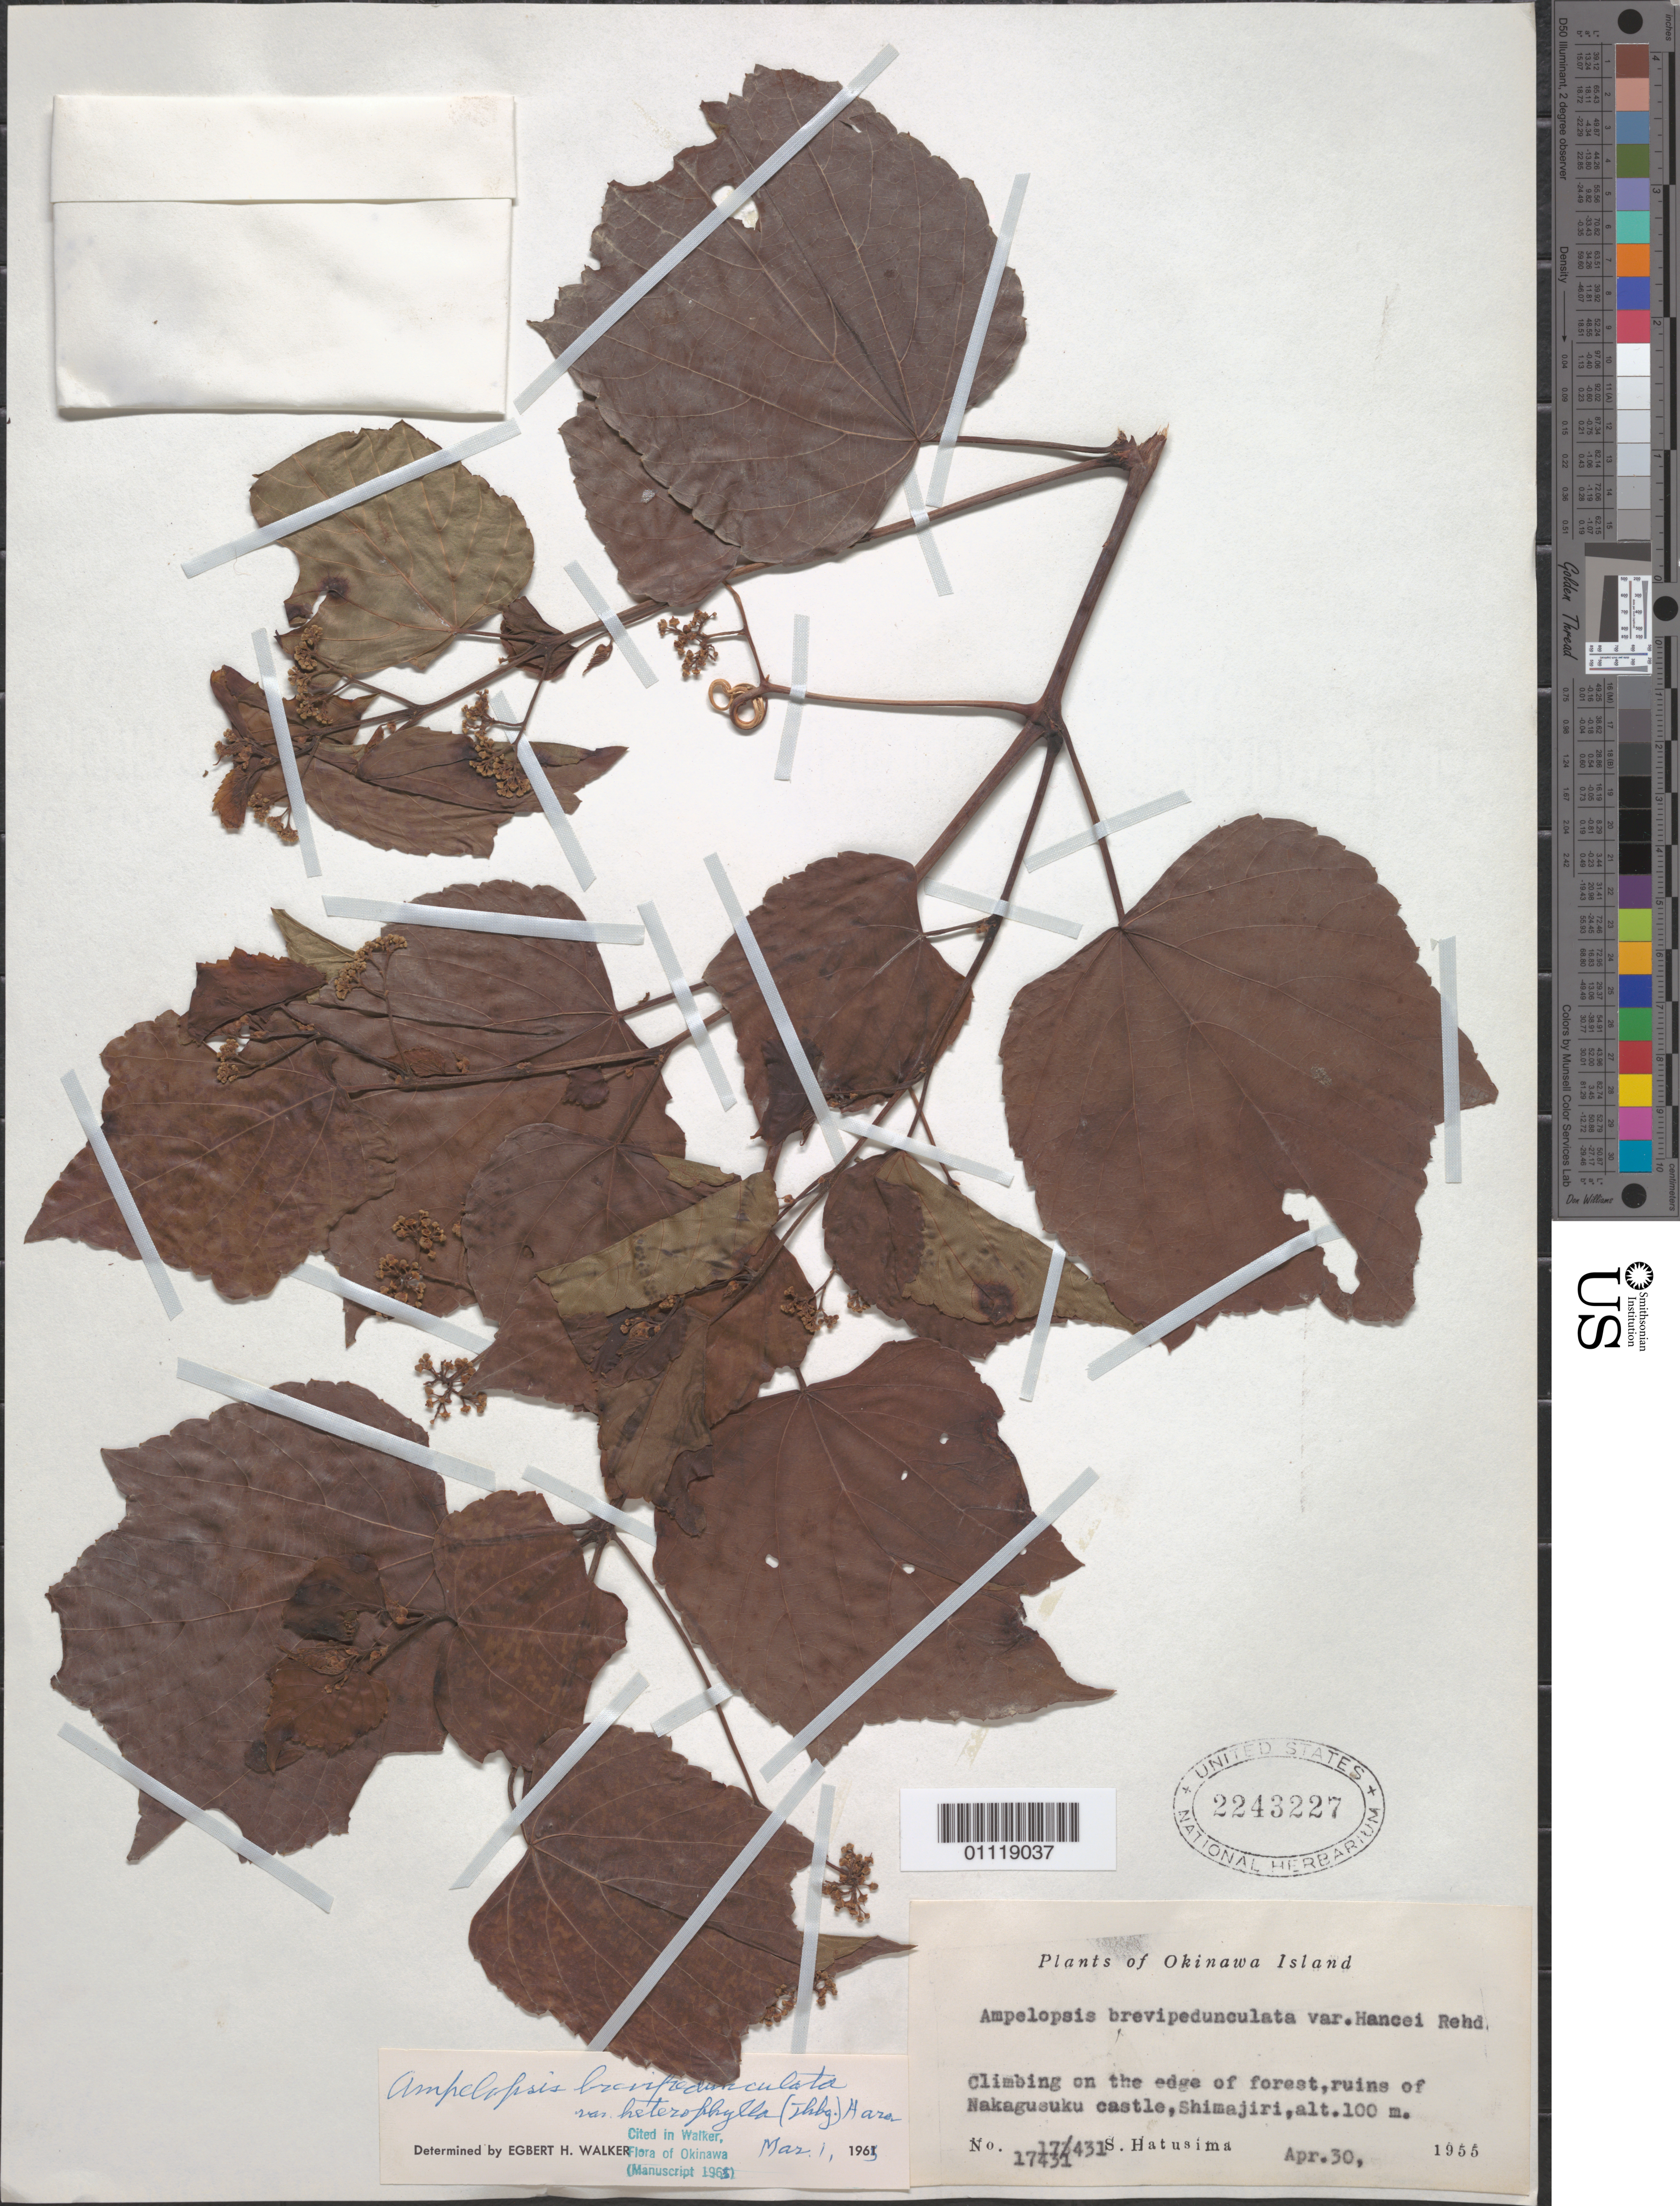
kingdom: Plantae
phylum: Tracheophyta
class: Magnoliopsida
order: Vitales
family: Vitaceae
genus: Ampelopsis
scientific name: Ampelopsis brevipedunculata var. heterophylla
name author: (Thunb.) H. Hara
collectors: S. Hatusima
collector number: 17431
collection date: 1955-04-30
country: Japan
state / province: Okinawa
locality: Ruins of Nakagusuku castle, Shimajiri.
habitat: Climbing on the edge of forest.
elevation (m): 100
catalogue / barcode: US 2243227